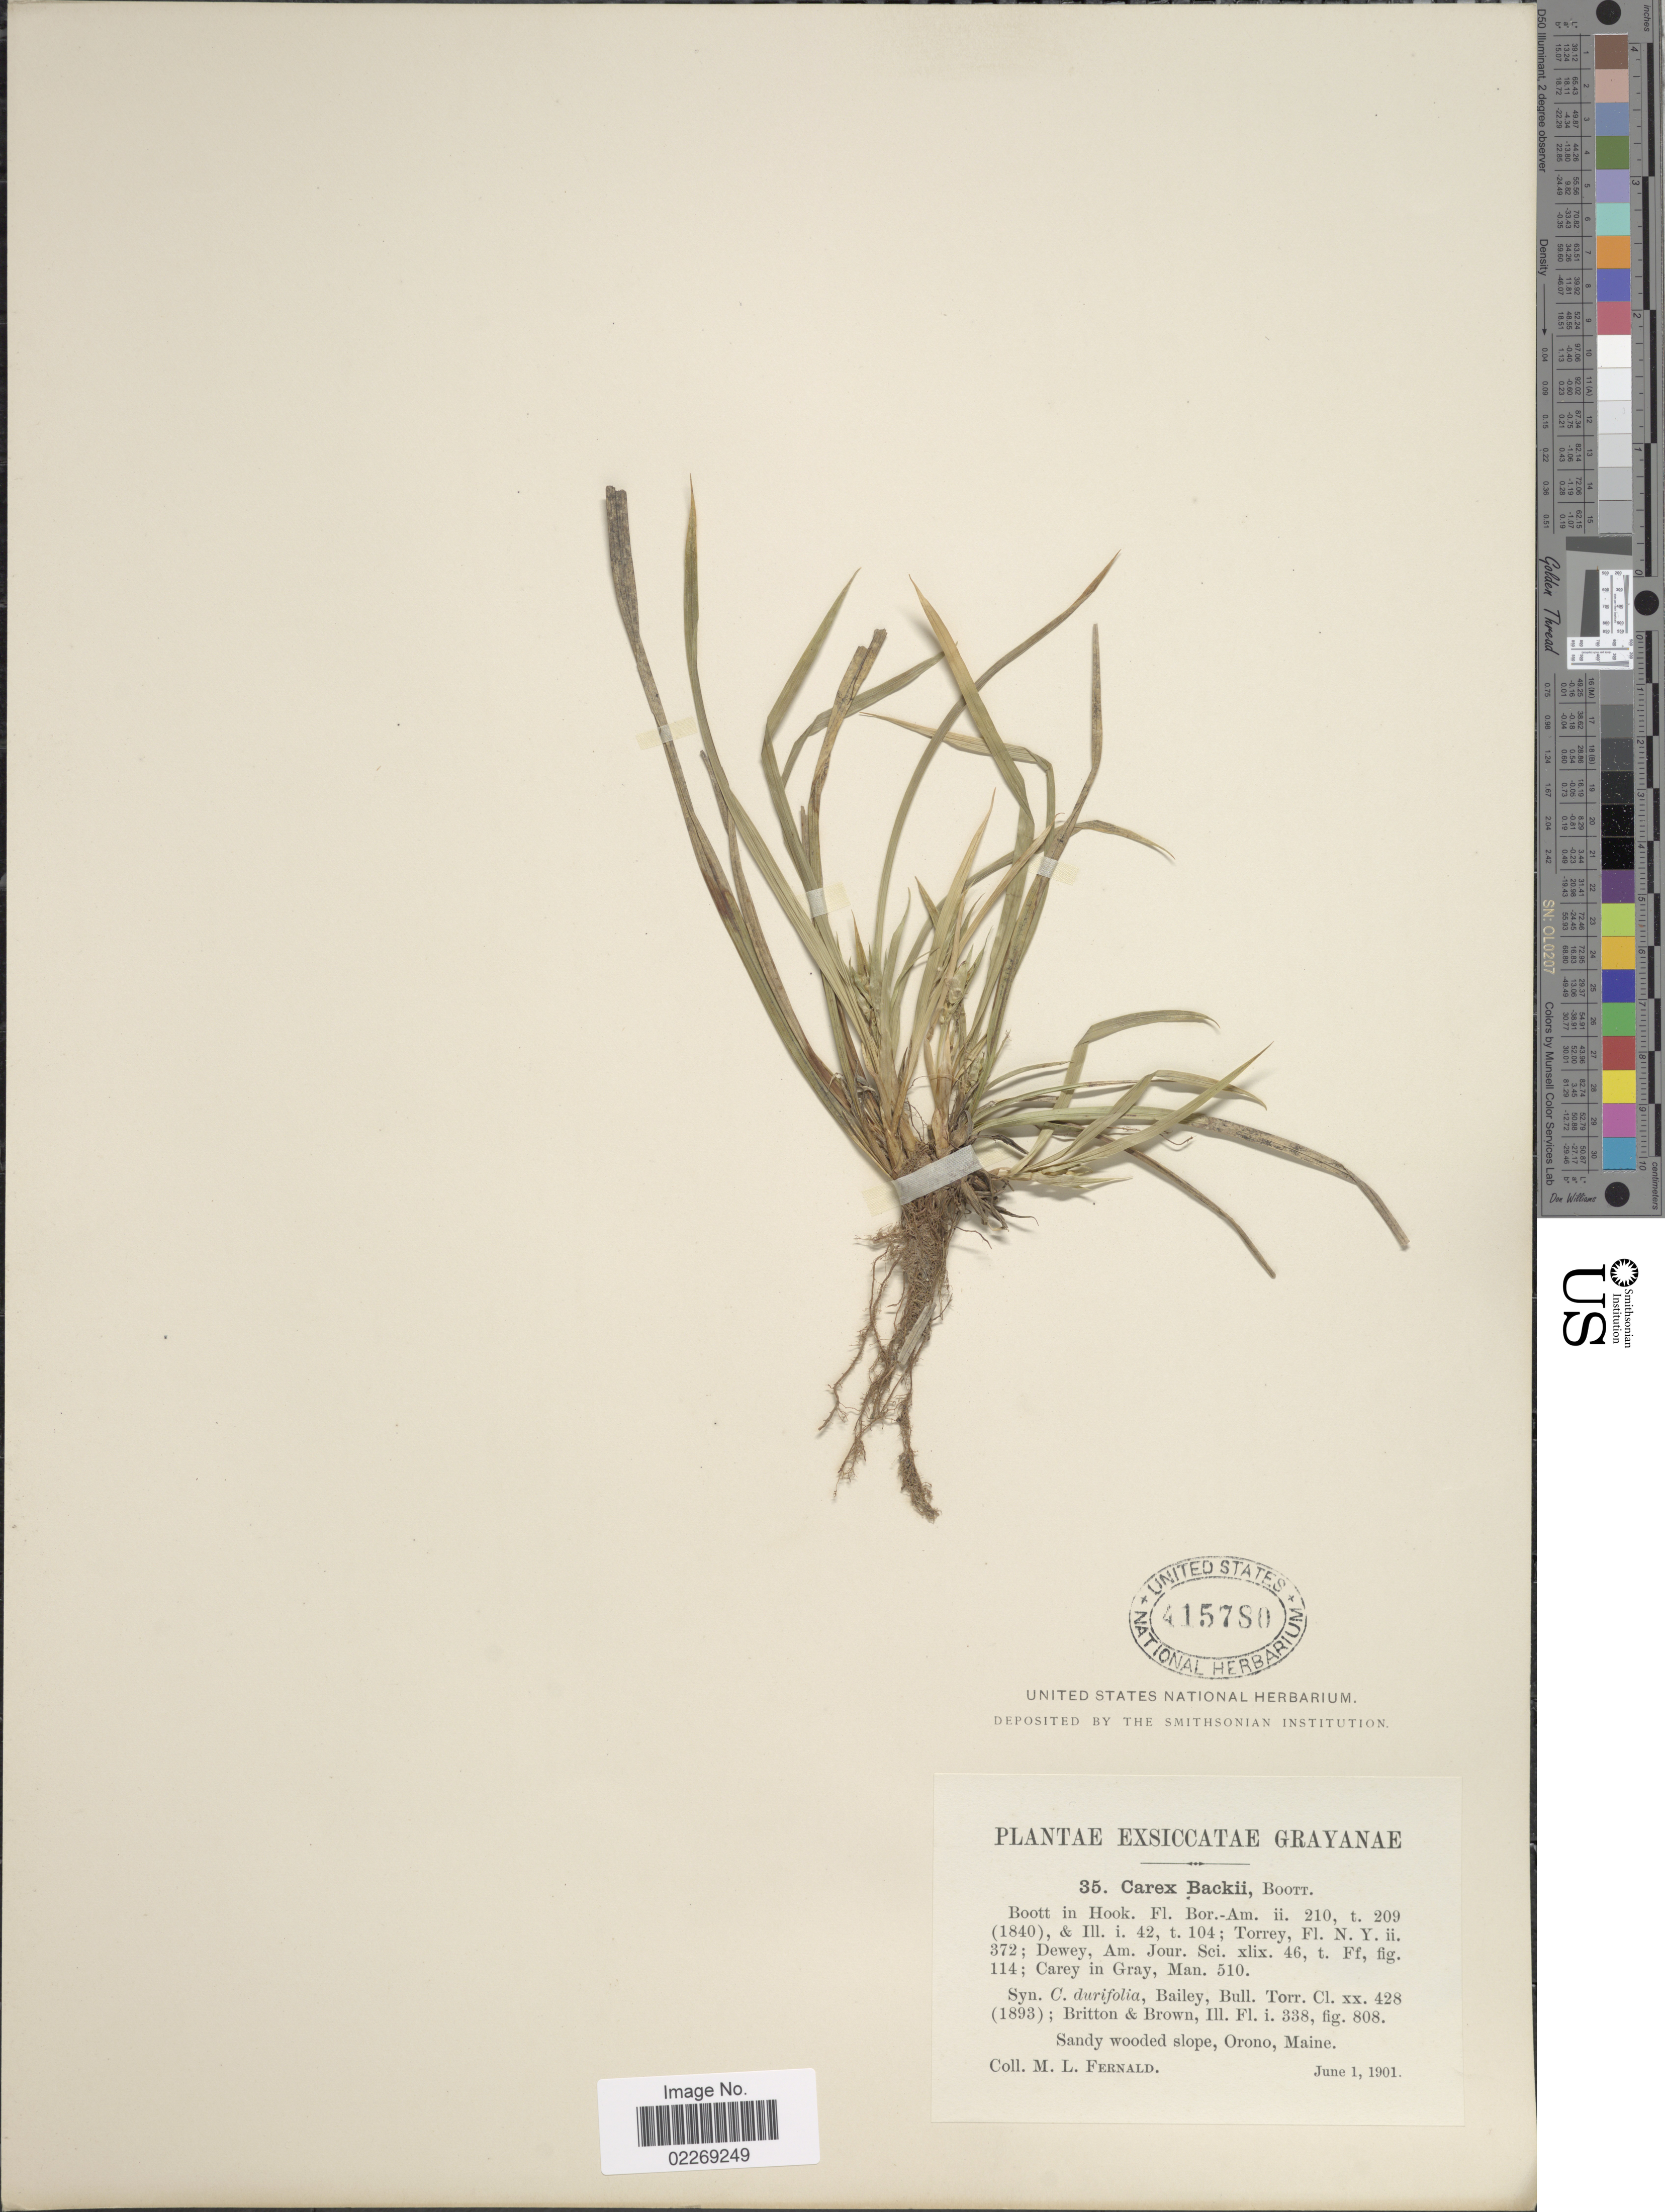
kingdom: Plantae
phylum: Tracheophyta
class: Liliopsida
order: Poales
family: Cyperaceae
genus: Carex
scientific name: Carex backii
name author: Boott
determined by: Strong, Mark T., (BOT), Smithsonian Institution - National Museum of Natural History (UNITED STATES)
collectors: M. L. Fernald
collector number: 35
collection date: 1901-06-01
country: United States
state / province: Maine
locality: Grayanae. Sandy wooded slope, Orono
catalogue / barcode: US 415780